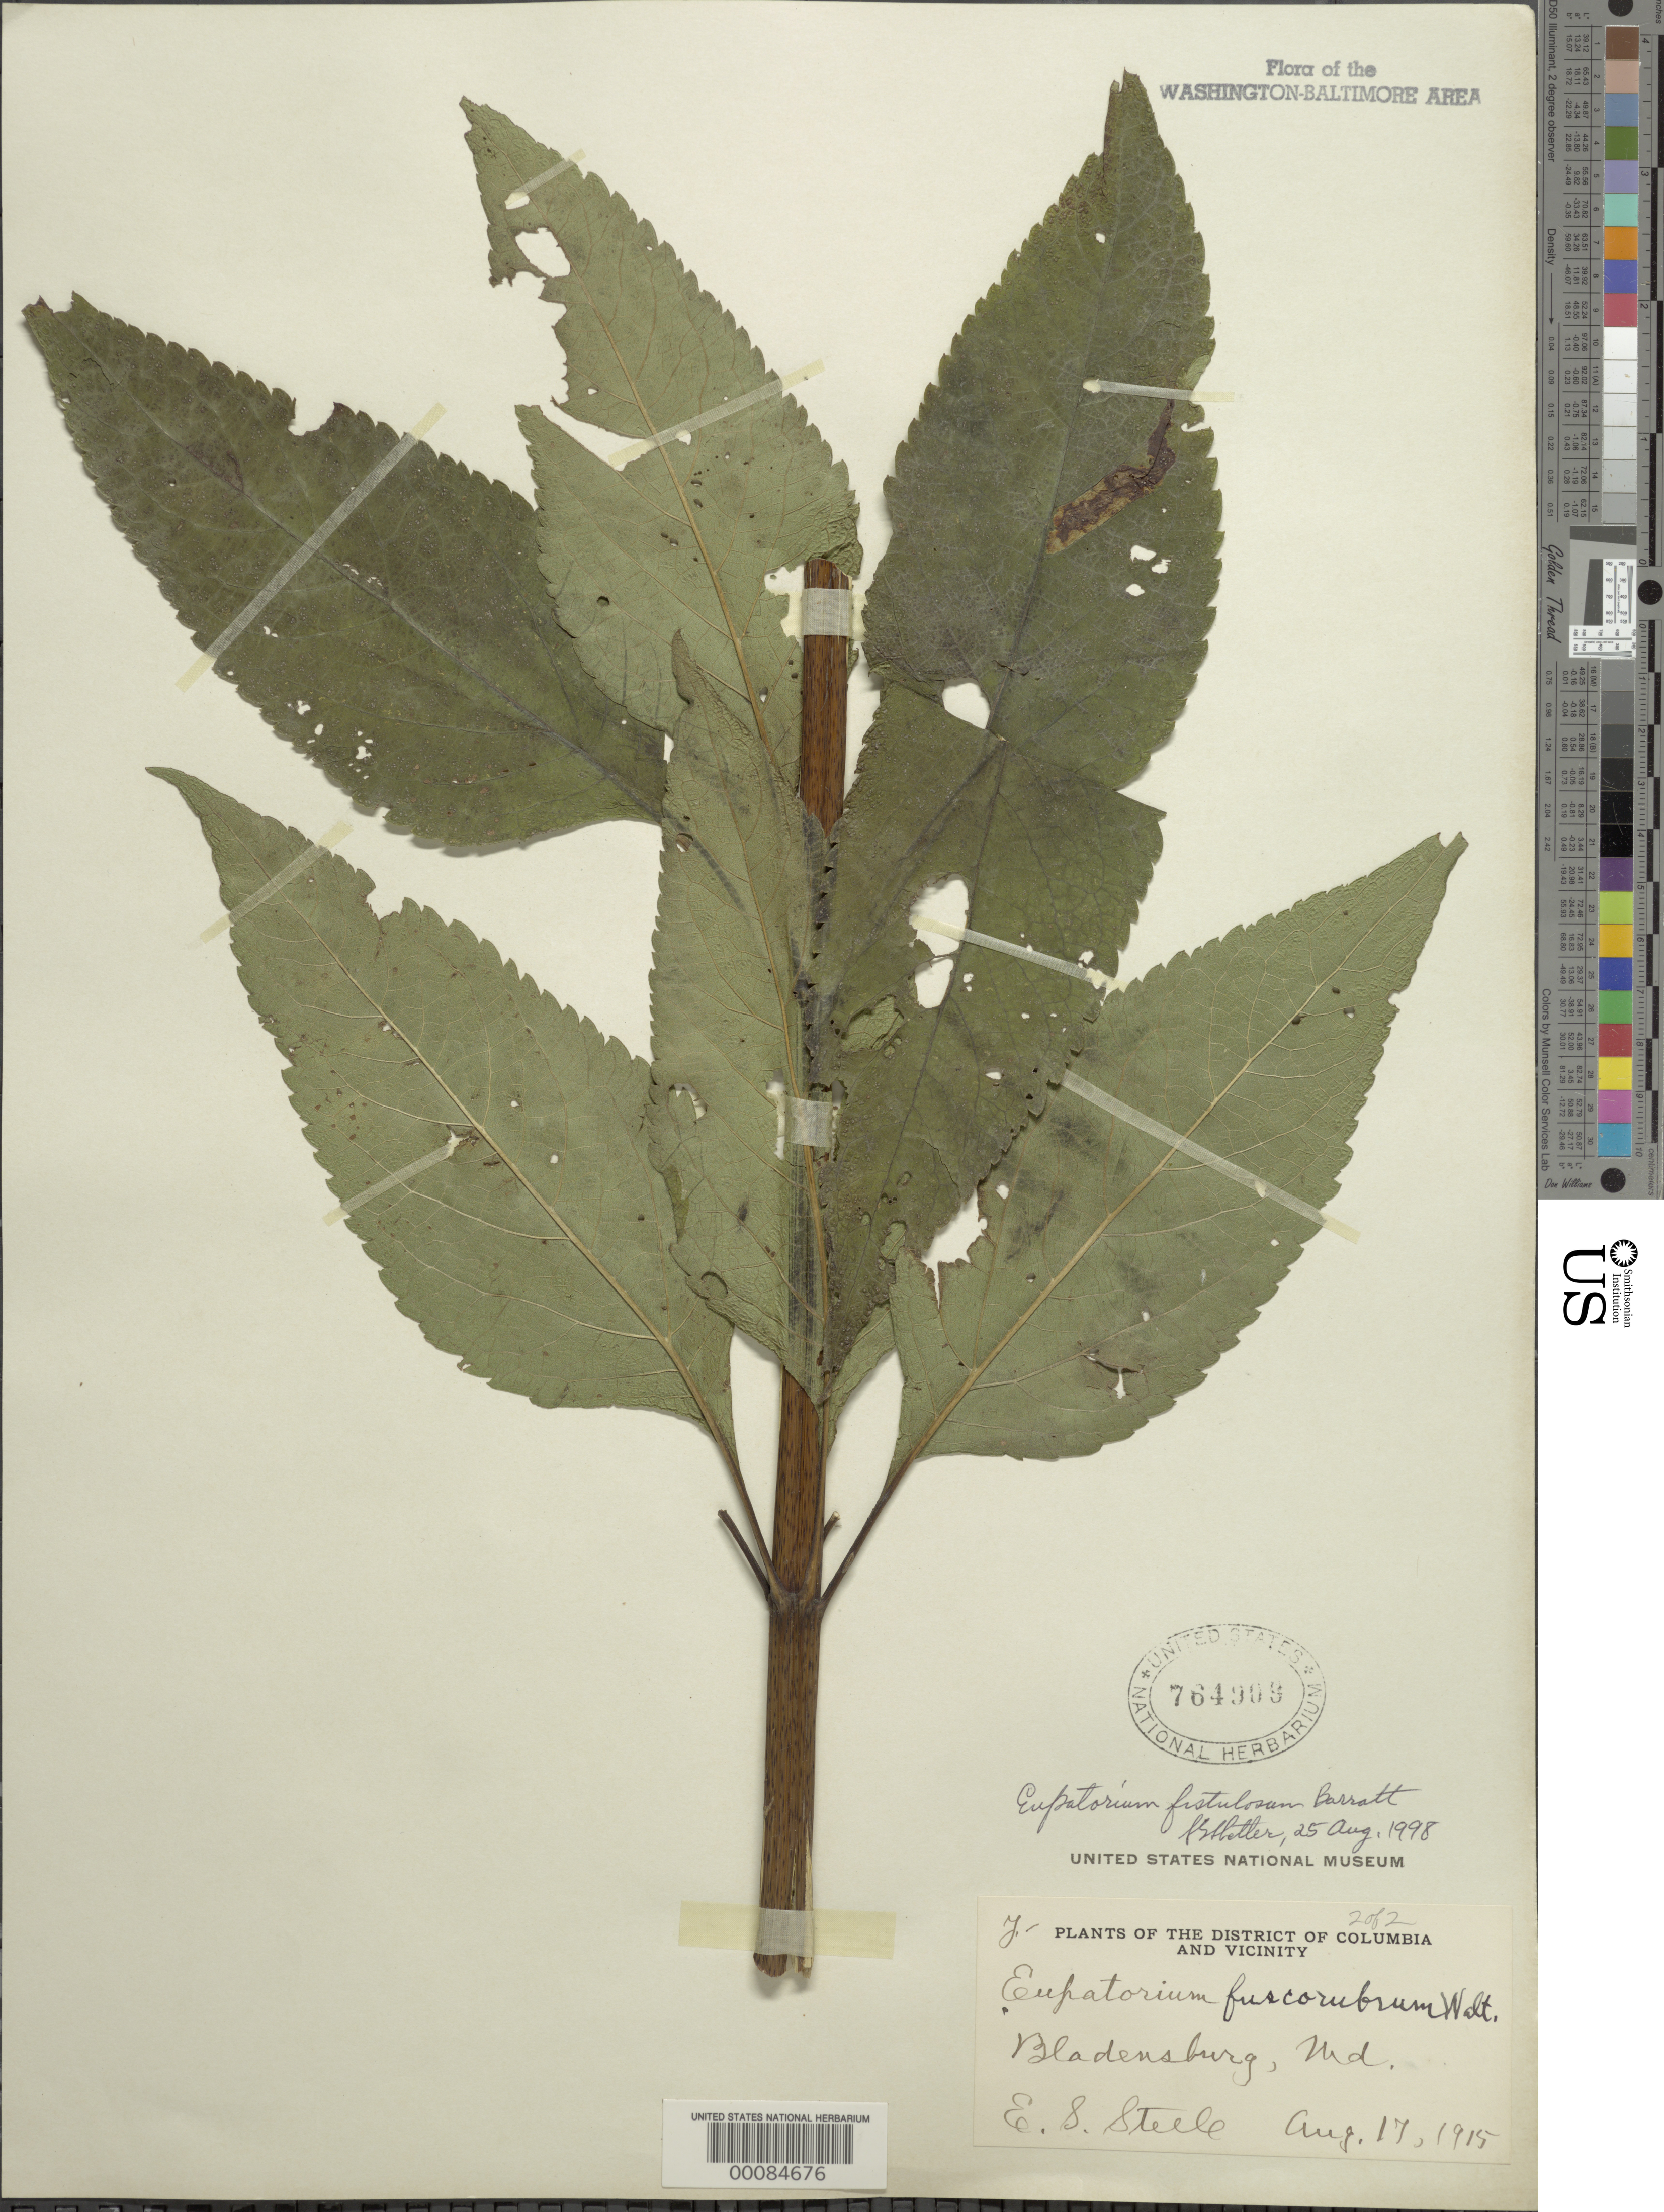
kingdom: Plantae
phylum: Tracheophyta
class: Magnoliopsida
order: Asterales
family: Asteraceae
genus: Eupatorium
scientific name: Eupatorium fistulosum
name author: Barratt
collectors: E. Steele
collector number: F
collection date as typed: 17 Aug 1914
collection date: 1914-08-17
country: United States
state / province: Maryland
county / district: Prince George's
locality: Bladensburg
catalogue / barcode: US 764909